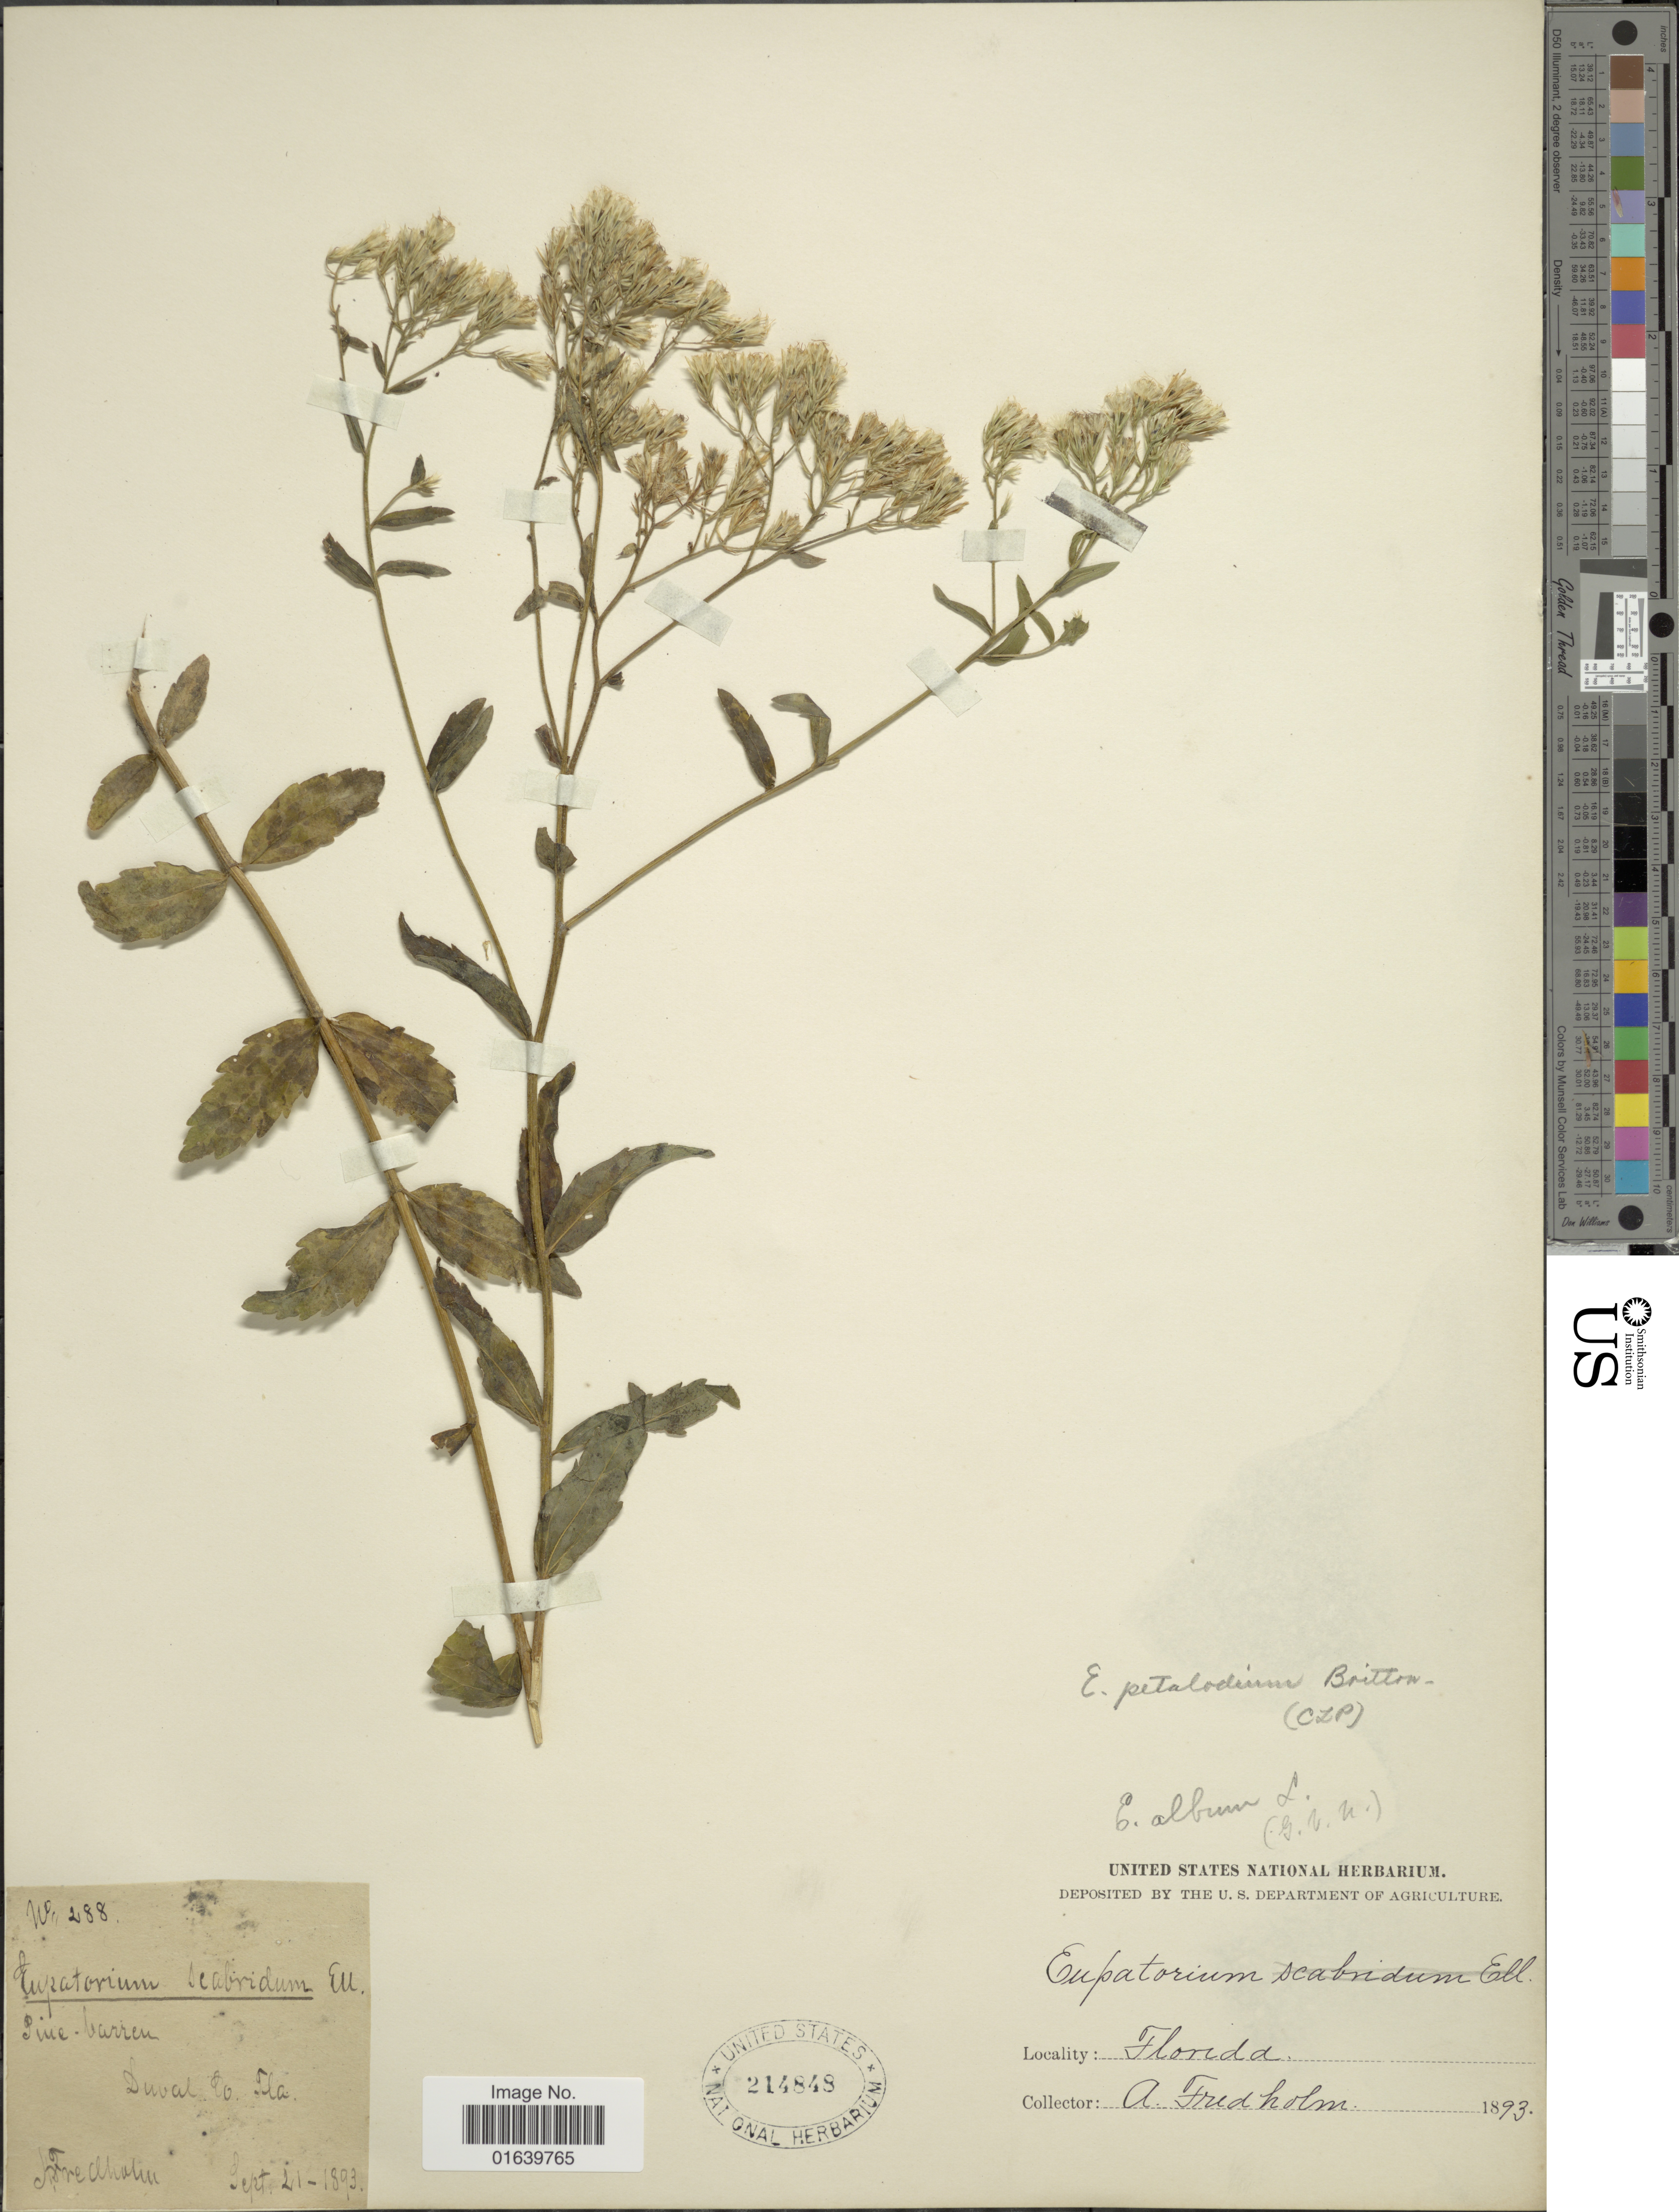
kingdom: Plantae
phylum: Tracheophyta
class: Magnoliopsida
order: Asterales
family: Asteraceae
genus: Eupatorium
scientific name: Eupatorium petaloideum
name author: Britton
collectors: A. Fredholm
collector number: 288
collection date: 1893-09-21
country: United States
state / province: Florida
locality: Duval Co.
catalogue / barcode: US 214848